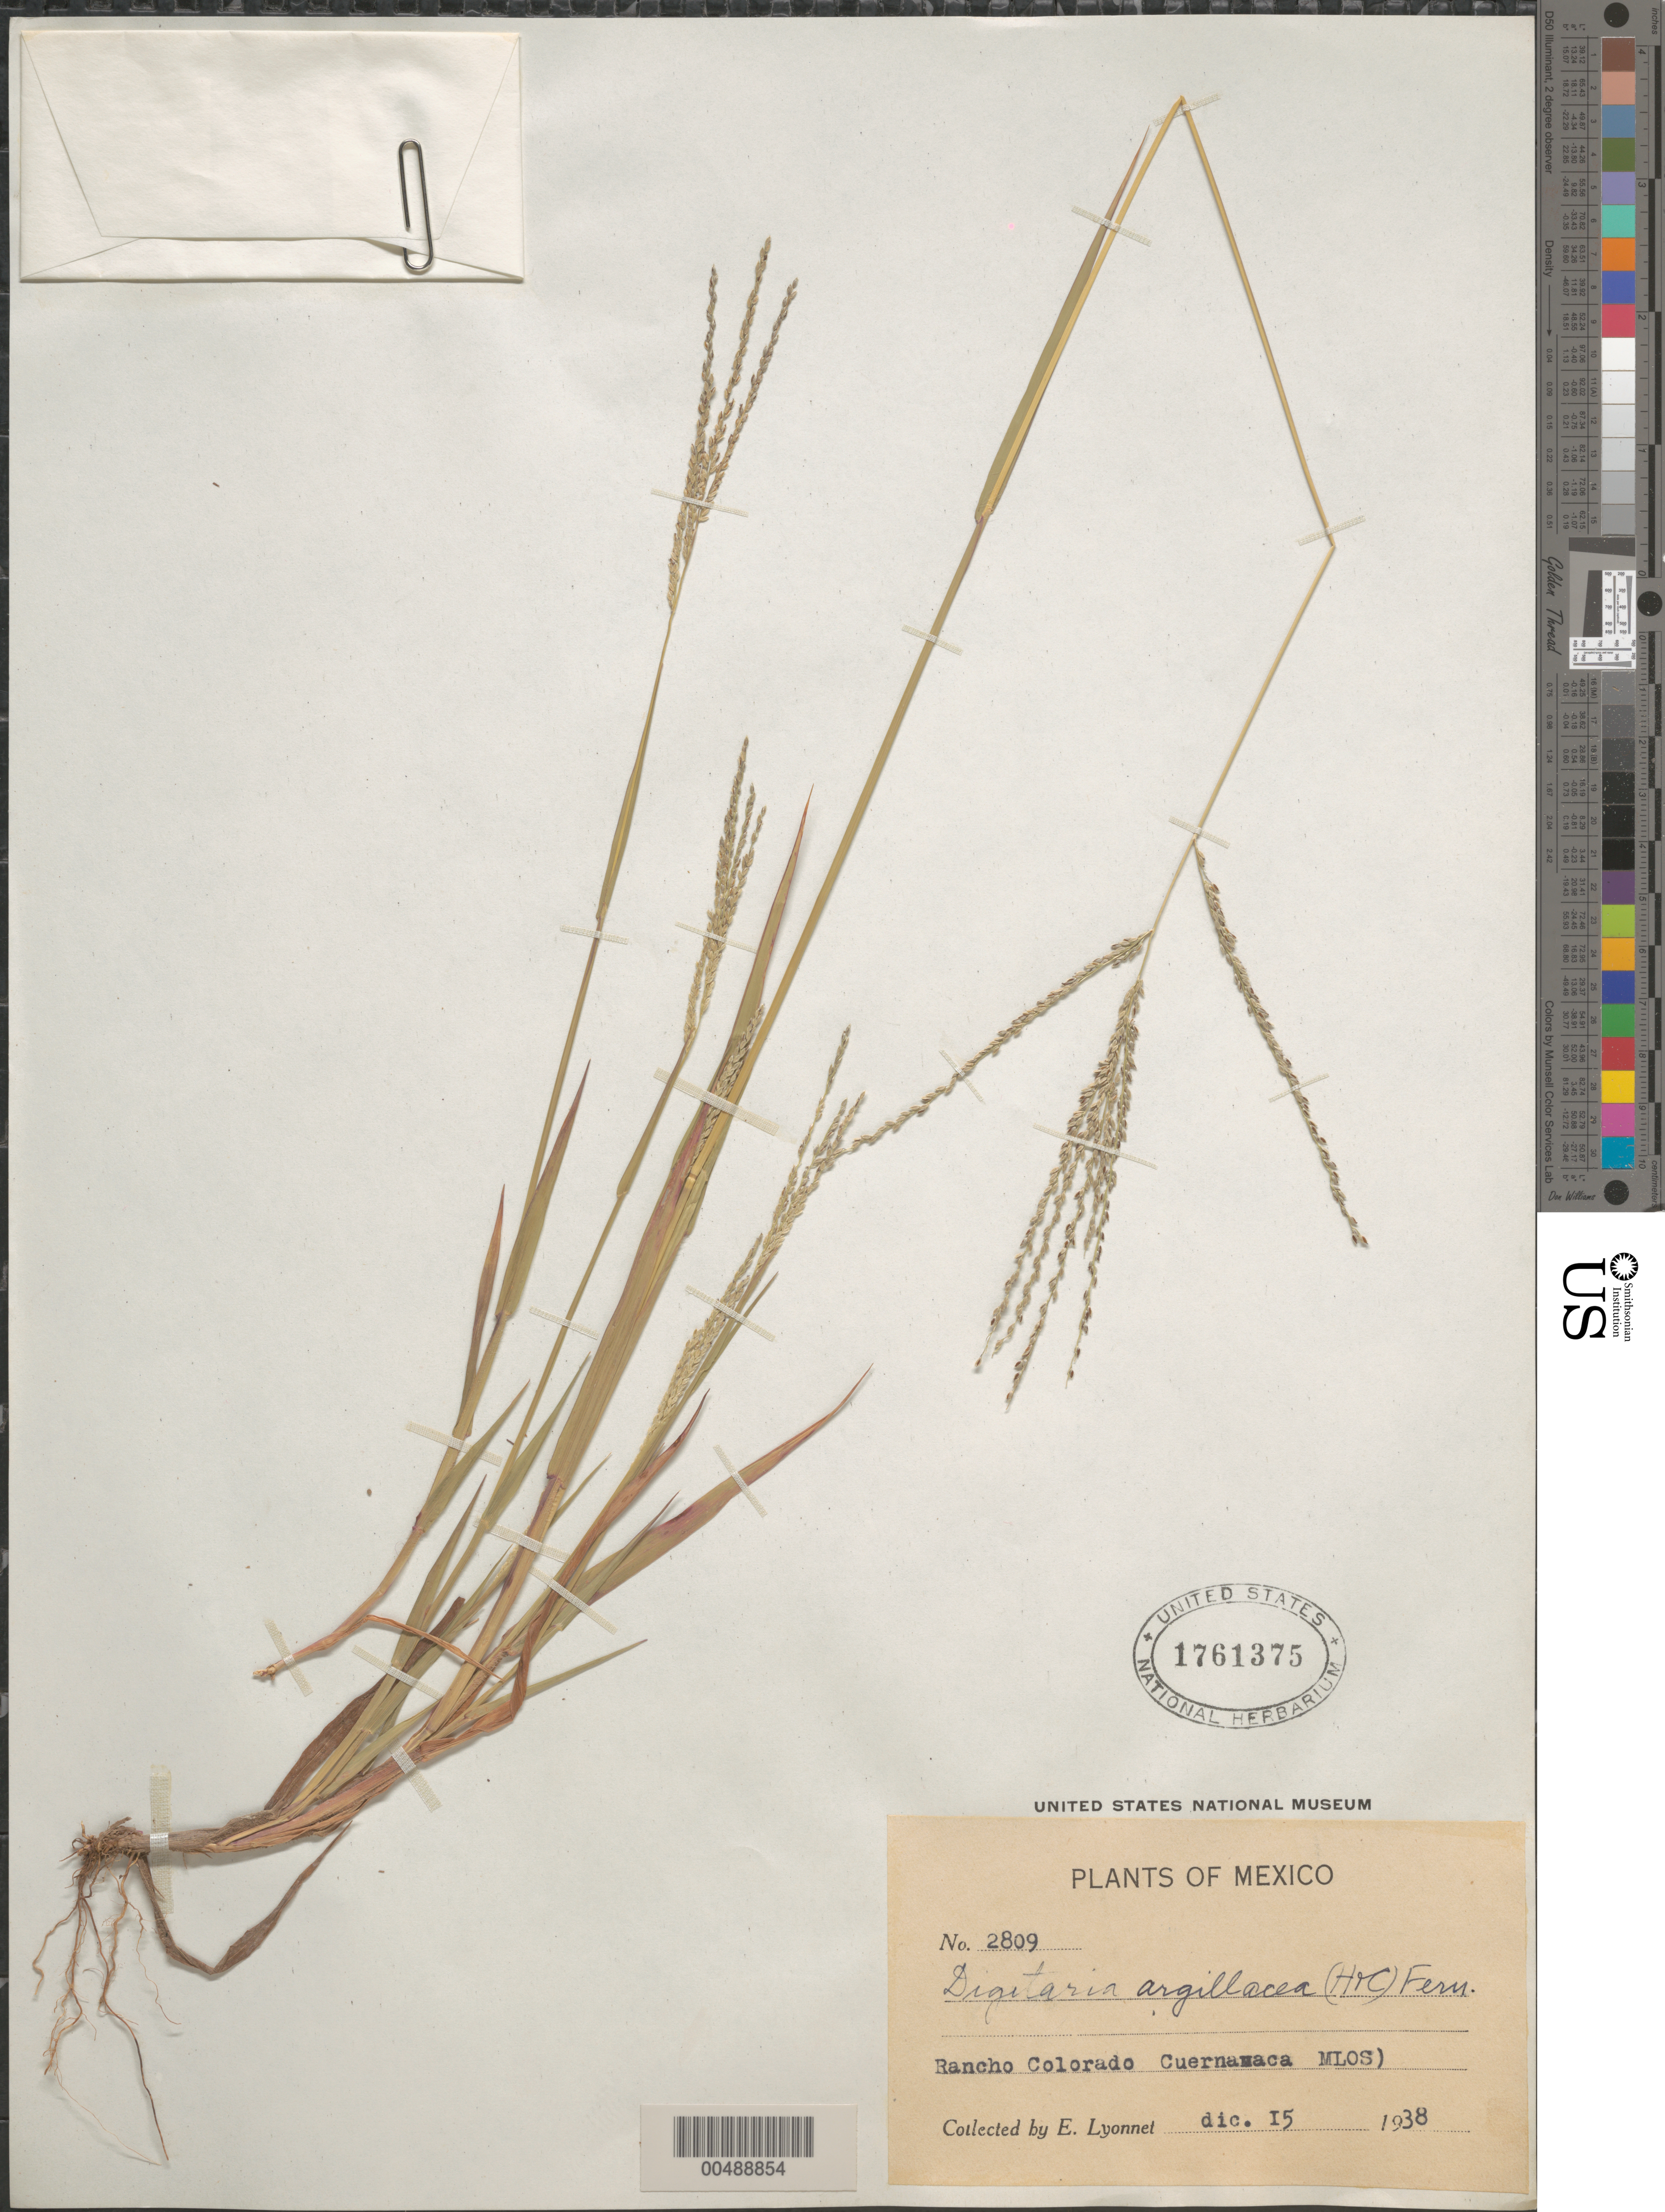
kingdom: Plantae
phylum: Tracheophyta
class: Liliopsida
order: Poales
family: Poaceae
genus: Digitaria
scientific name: Digitaria argillacea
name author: (Hitchc. & Chase) Fernald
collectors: Bro. E. Lyonnet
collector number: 2809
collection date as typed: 15 Dec 1938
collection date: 1938-12-15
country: Mexico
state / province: Morelos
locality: Rancho Colorado Cuernavaca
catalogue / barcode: US 1761375